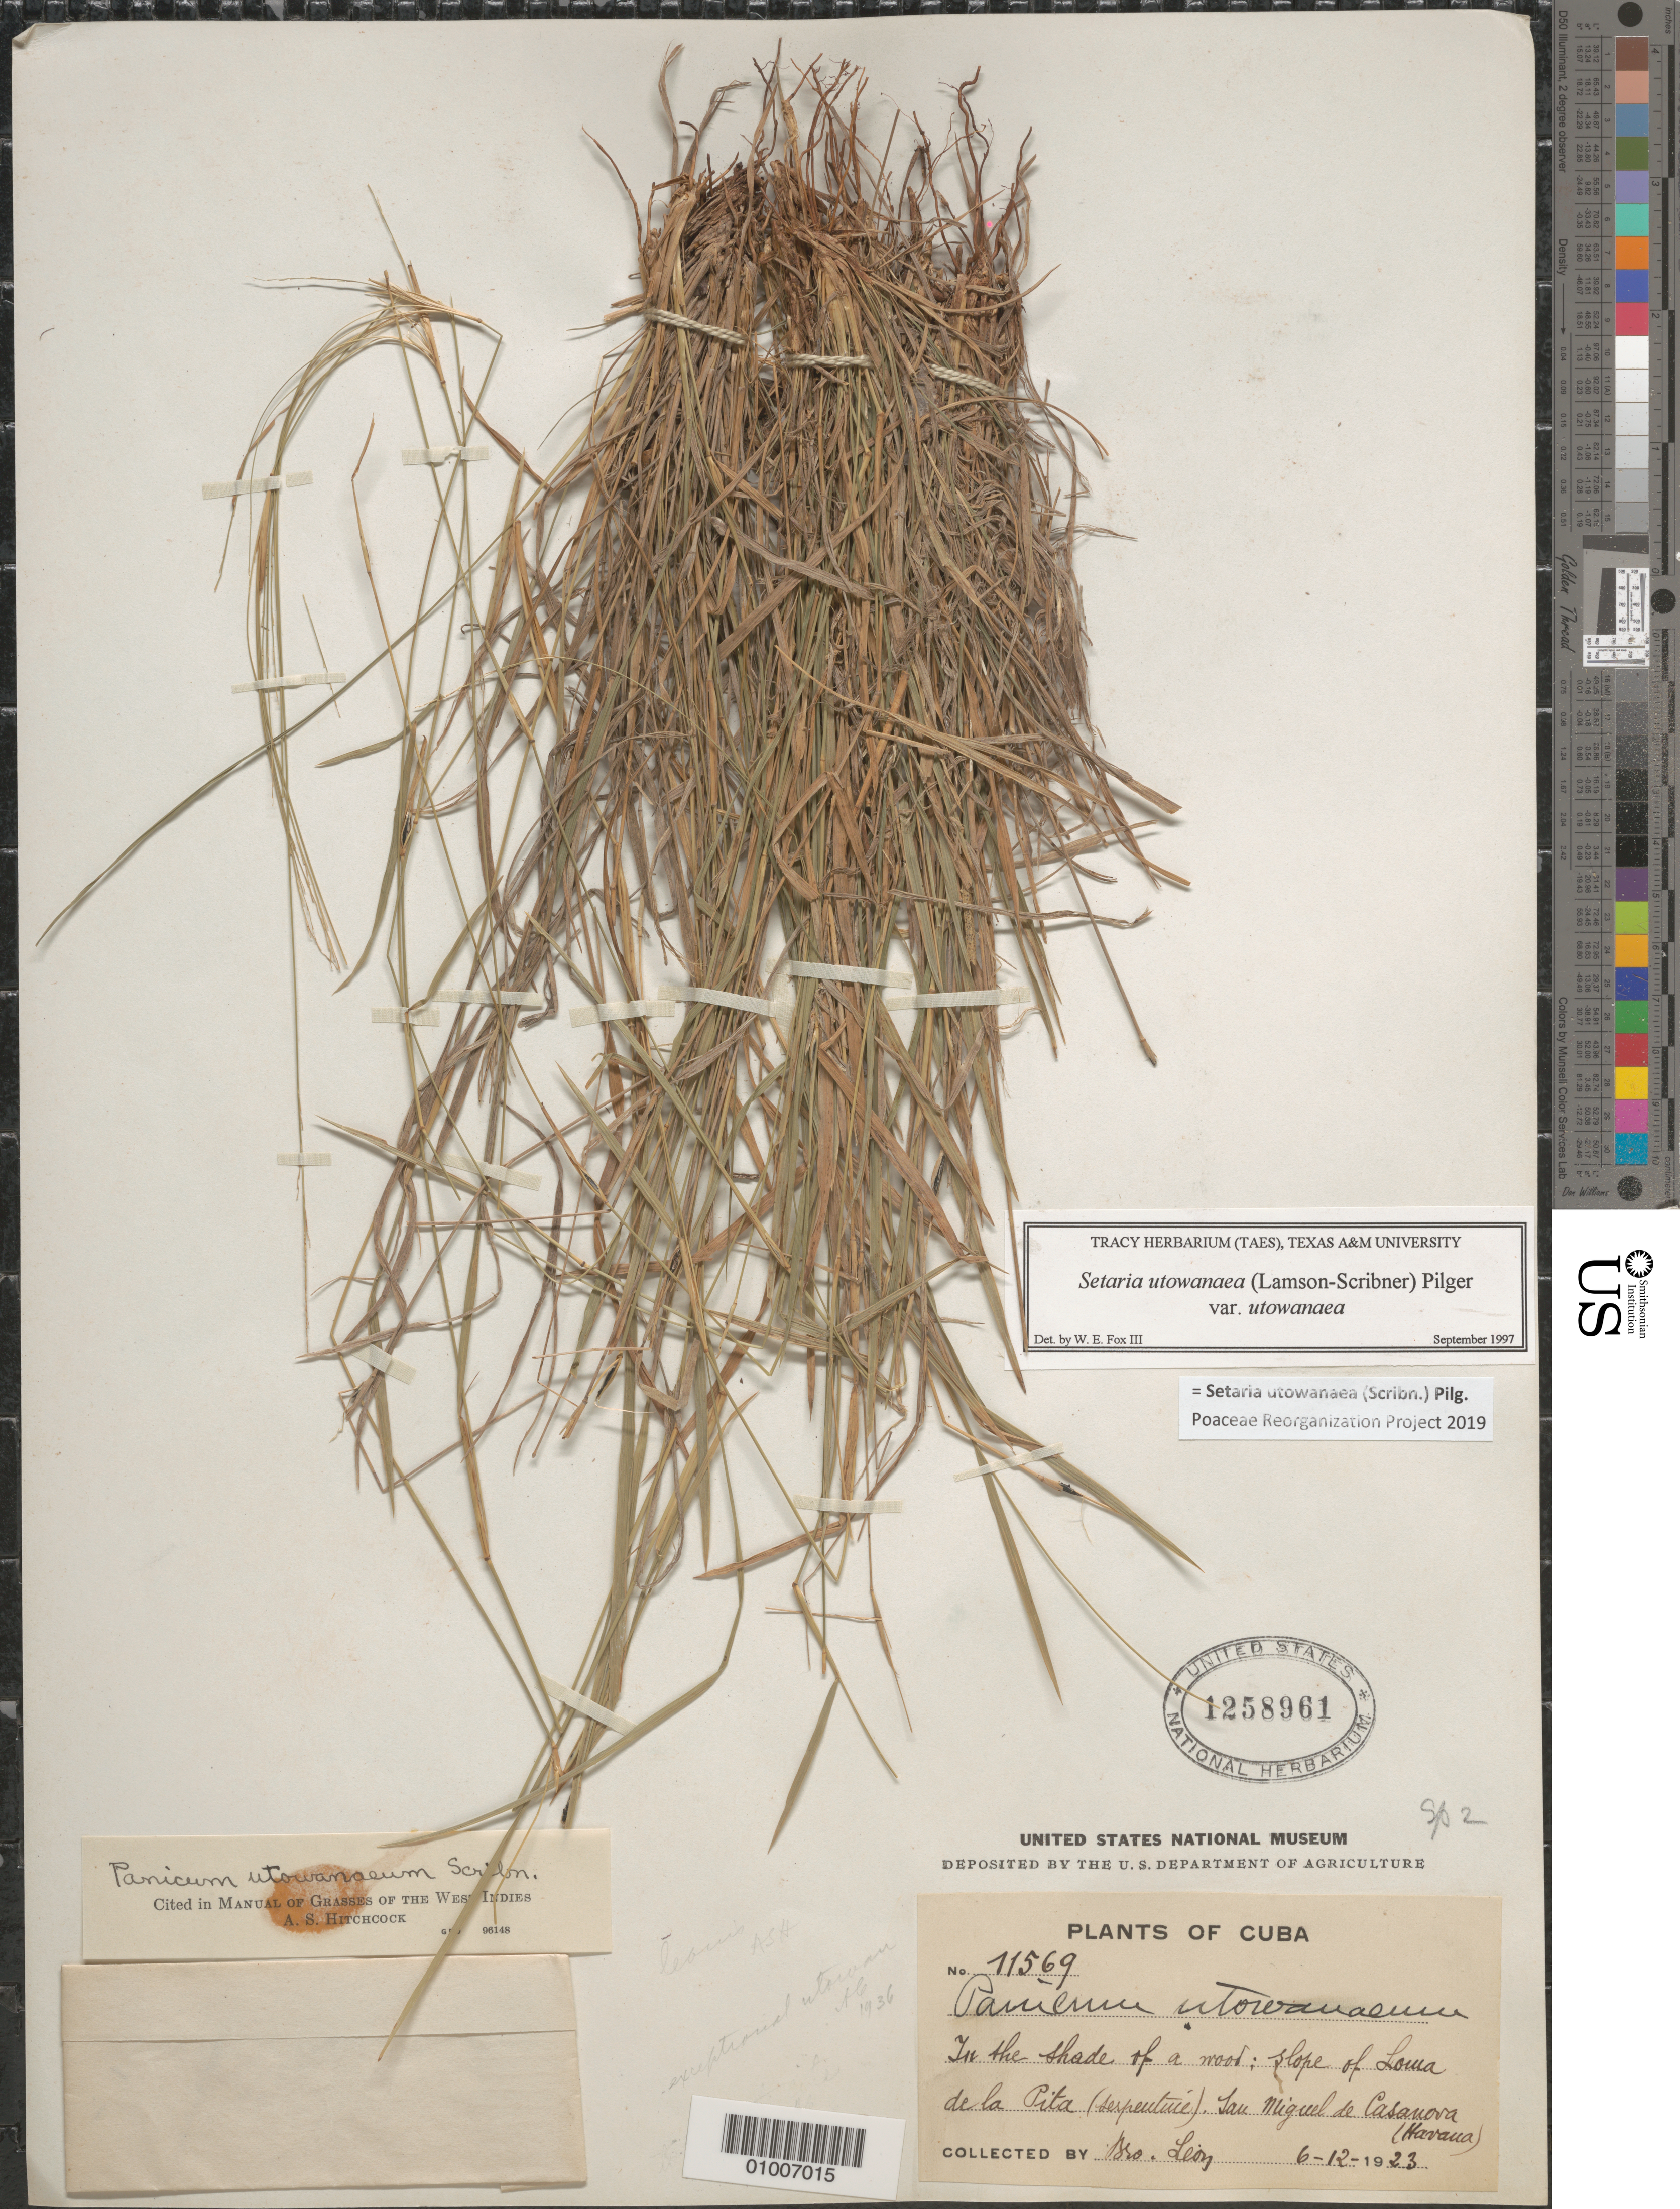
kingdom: Plantae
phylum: Tracheophyta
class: Liliopsida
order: Poales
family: Poaceae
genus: Setaria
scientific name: Setaria utowanaea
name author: (Scribn.) Pilg.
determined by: Poaceae Reorganization Project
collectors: Bro. León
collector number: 11569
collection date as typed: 06 Dec 1923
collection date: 1923-12-06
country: Cuba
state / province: La Habana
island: Cuba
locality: In the shade of a wood; slope of Lowa de la Pita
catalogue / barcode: US 1258961